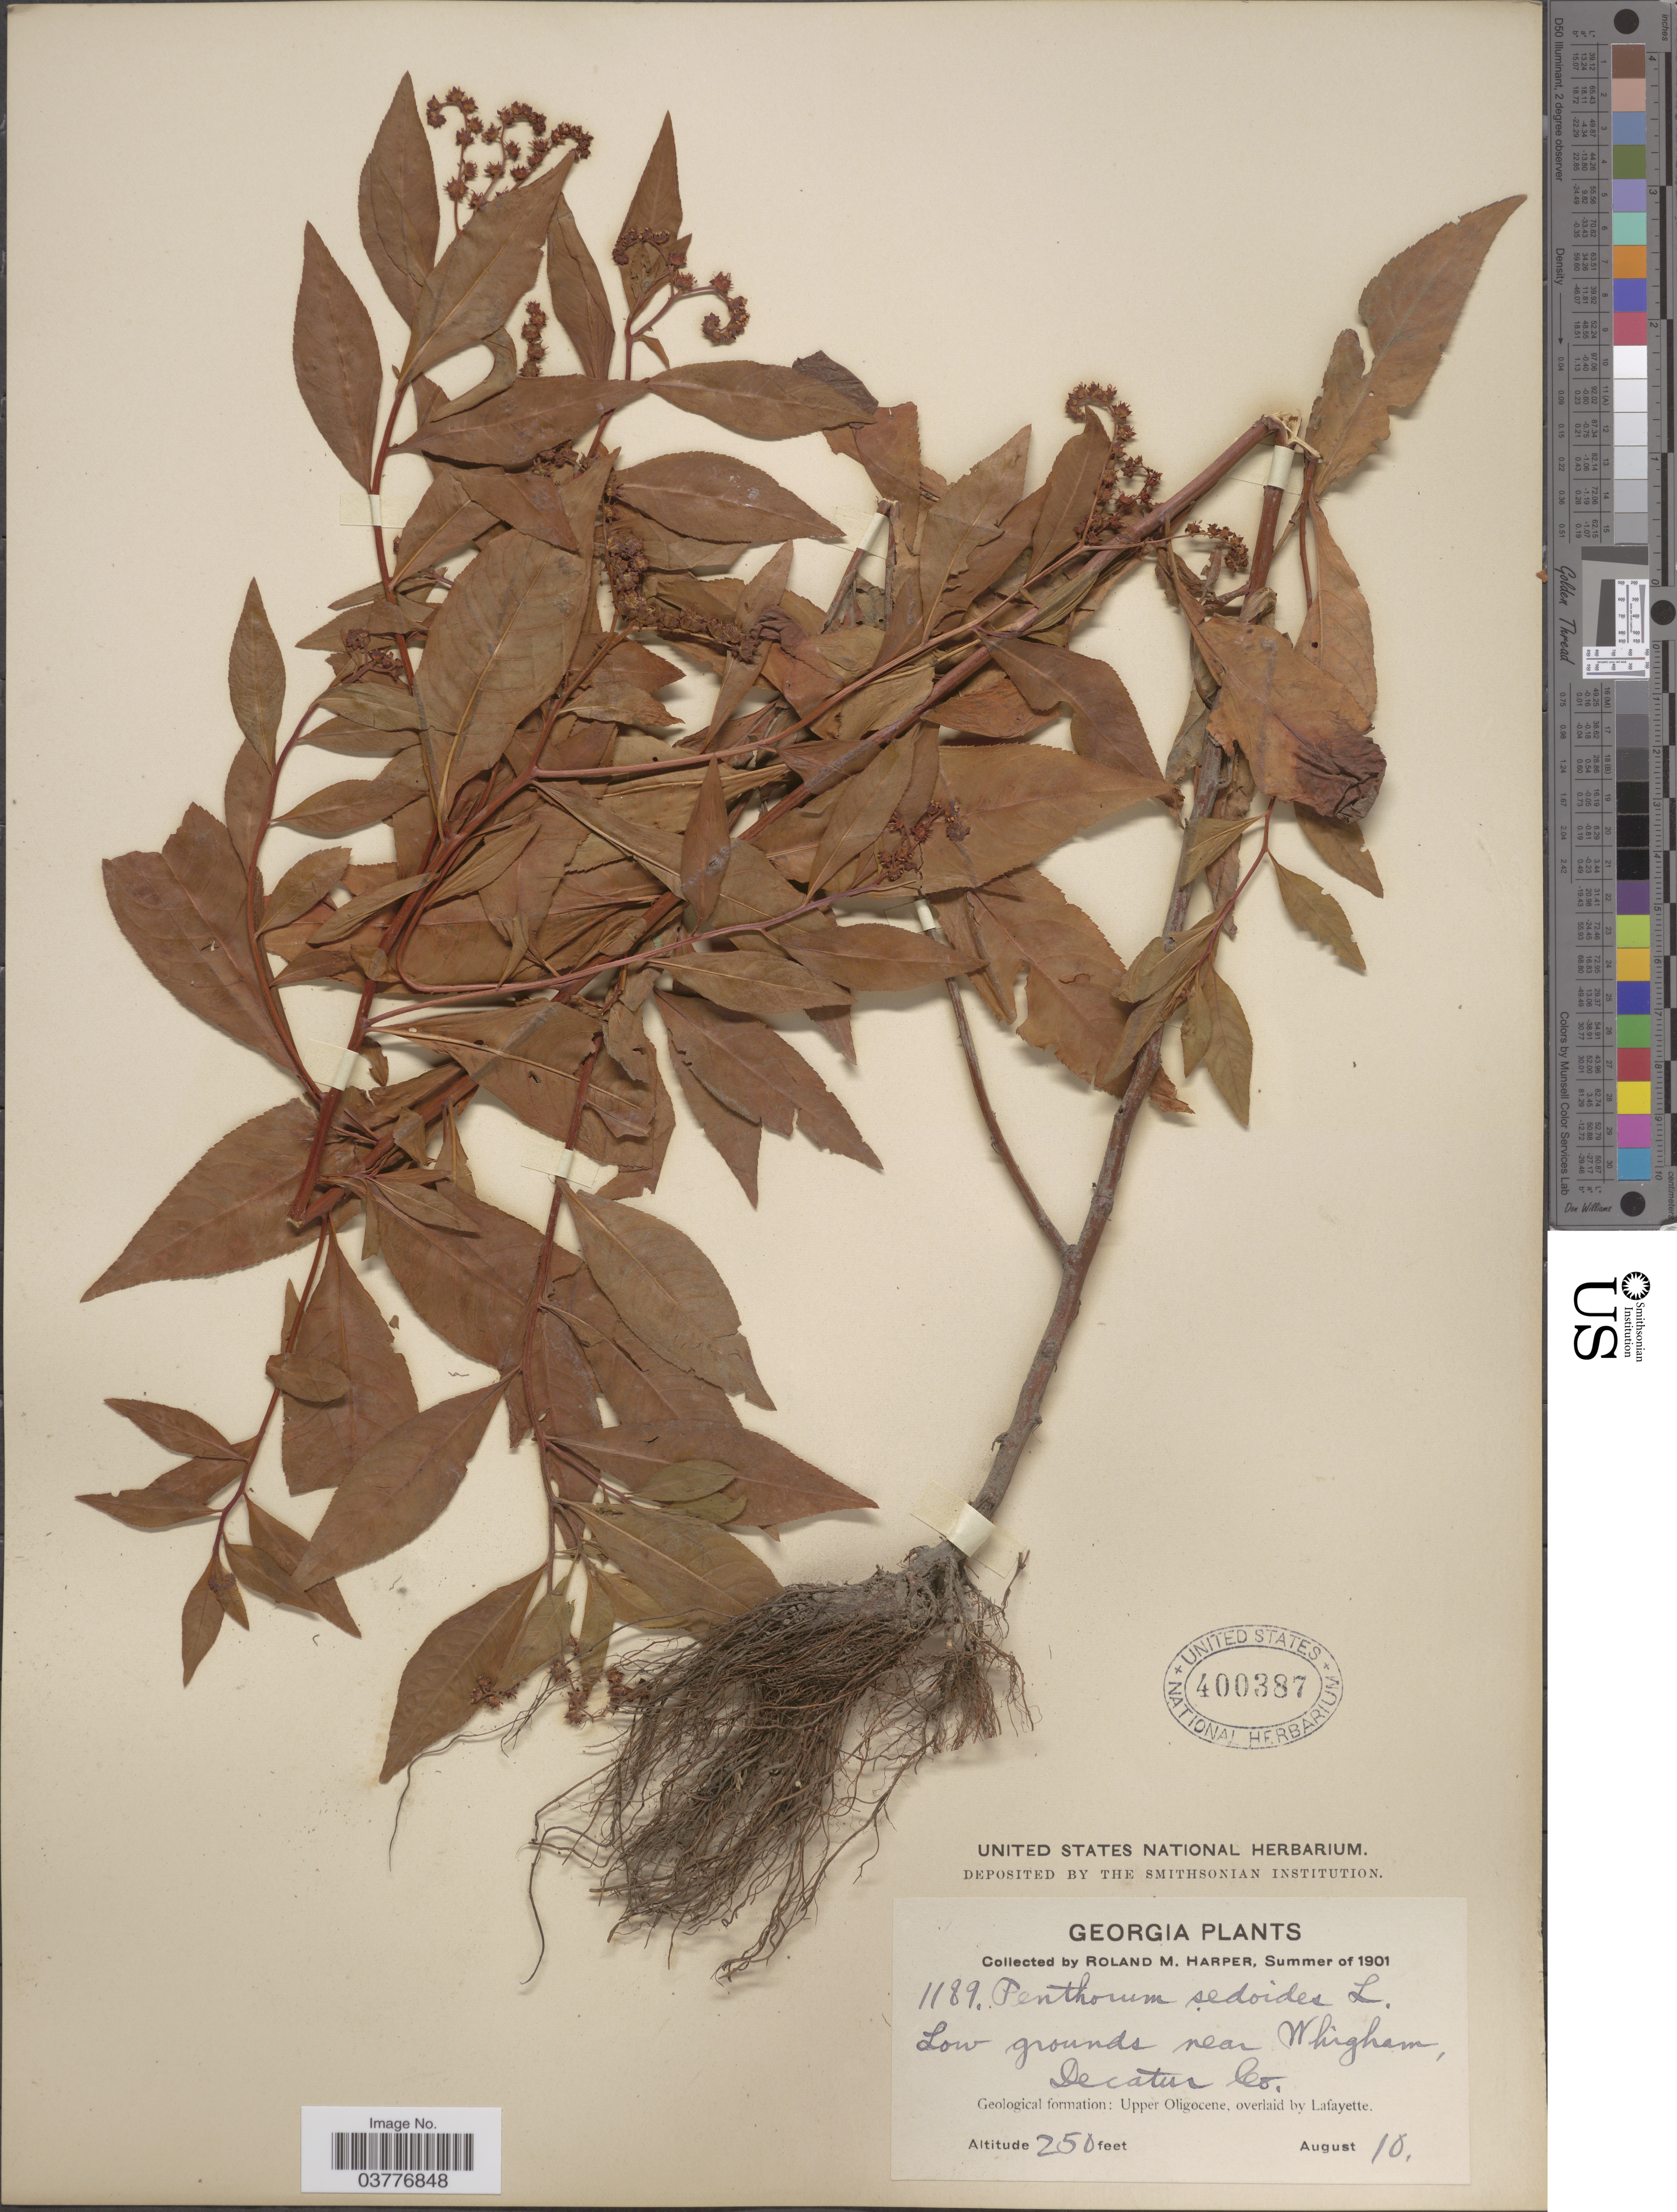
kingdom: Plantae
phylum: Tracheophyta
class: Magnoliopsida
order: Saxifragales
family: Penthoraceae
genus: Penthorum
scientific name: Penthorum sedoides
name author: L.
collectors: R. M. Harper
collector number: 1189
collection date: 1901-08-10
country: United States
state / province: Georgia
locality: Low grounds near Whigham, Decatur Co. Upper Oligocene, overlaid by Lafayette.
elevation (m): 76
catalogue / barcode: US 400387